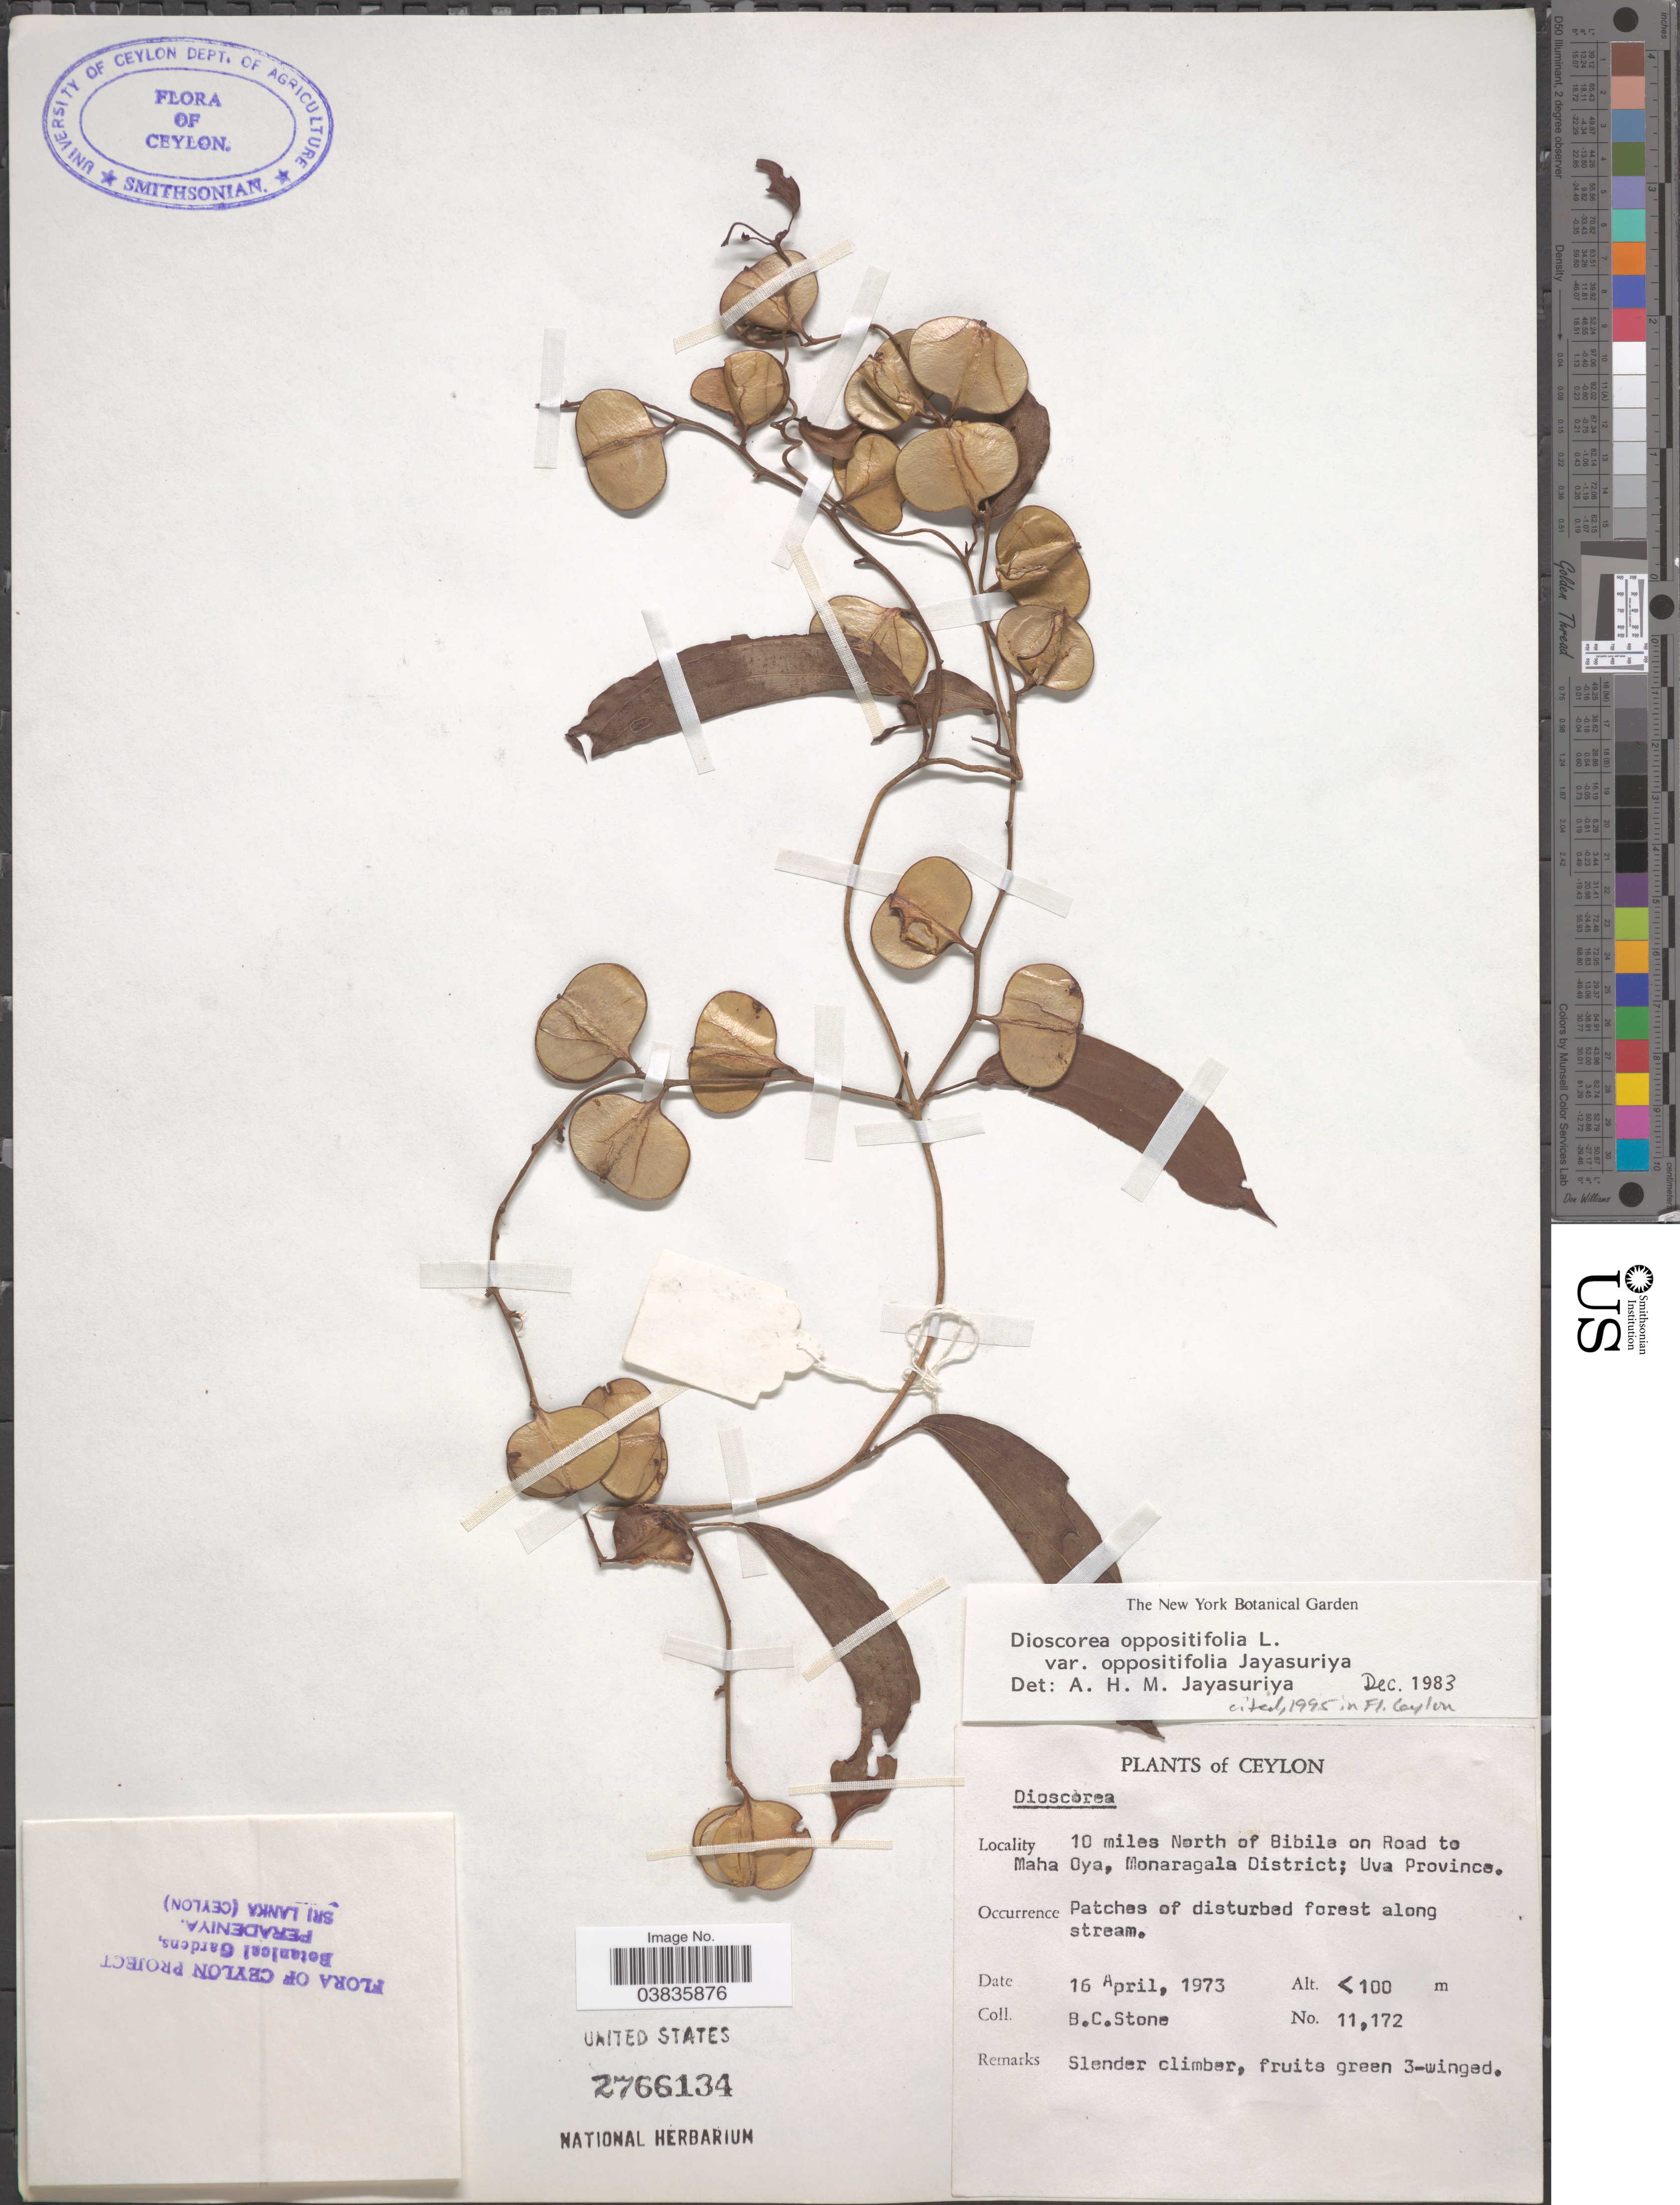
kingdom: Plantae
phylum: Tracheophyta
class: Liliopsida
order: Dioscoreales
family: Dioscoreaceae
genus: Dioscorea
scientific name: Dioscorea oppositifolia var. oppositifolia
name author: L.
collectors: B. C. Stone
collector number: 11172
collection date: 1973-04-16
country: Sri Lanka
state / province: Uva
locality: Ceylon. 10 miles North of Bibile on Road to Maha Oya, Monaragala District; Uva Province.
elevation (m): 100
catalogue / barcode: US 2766134